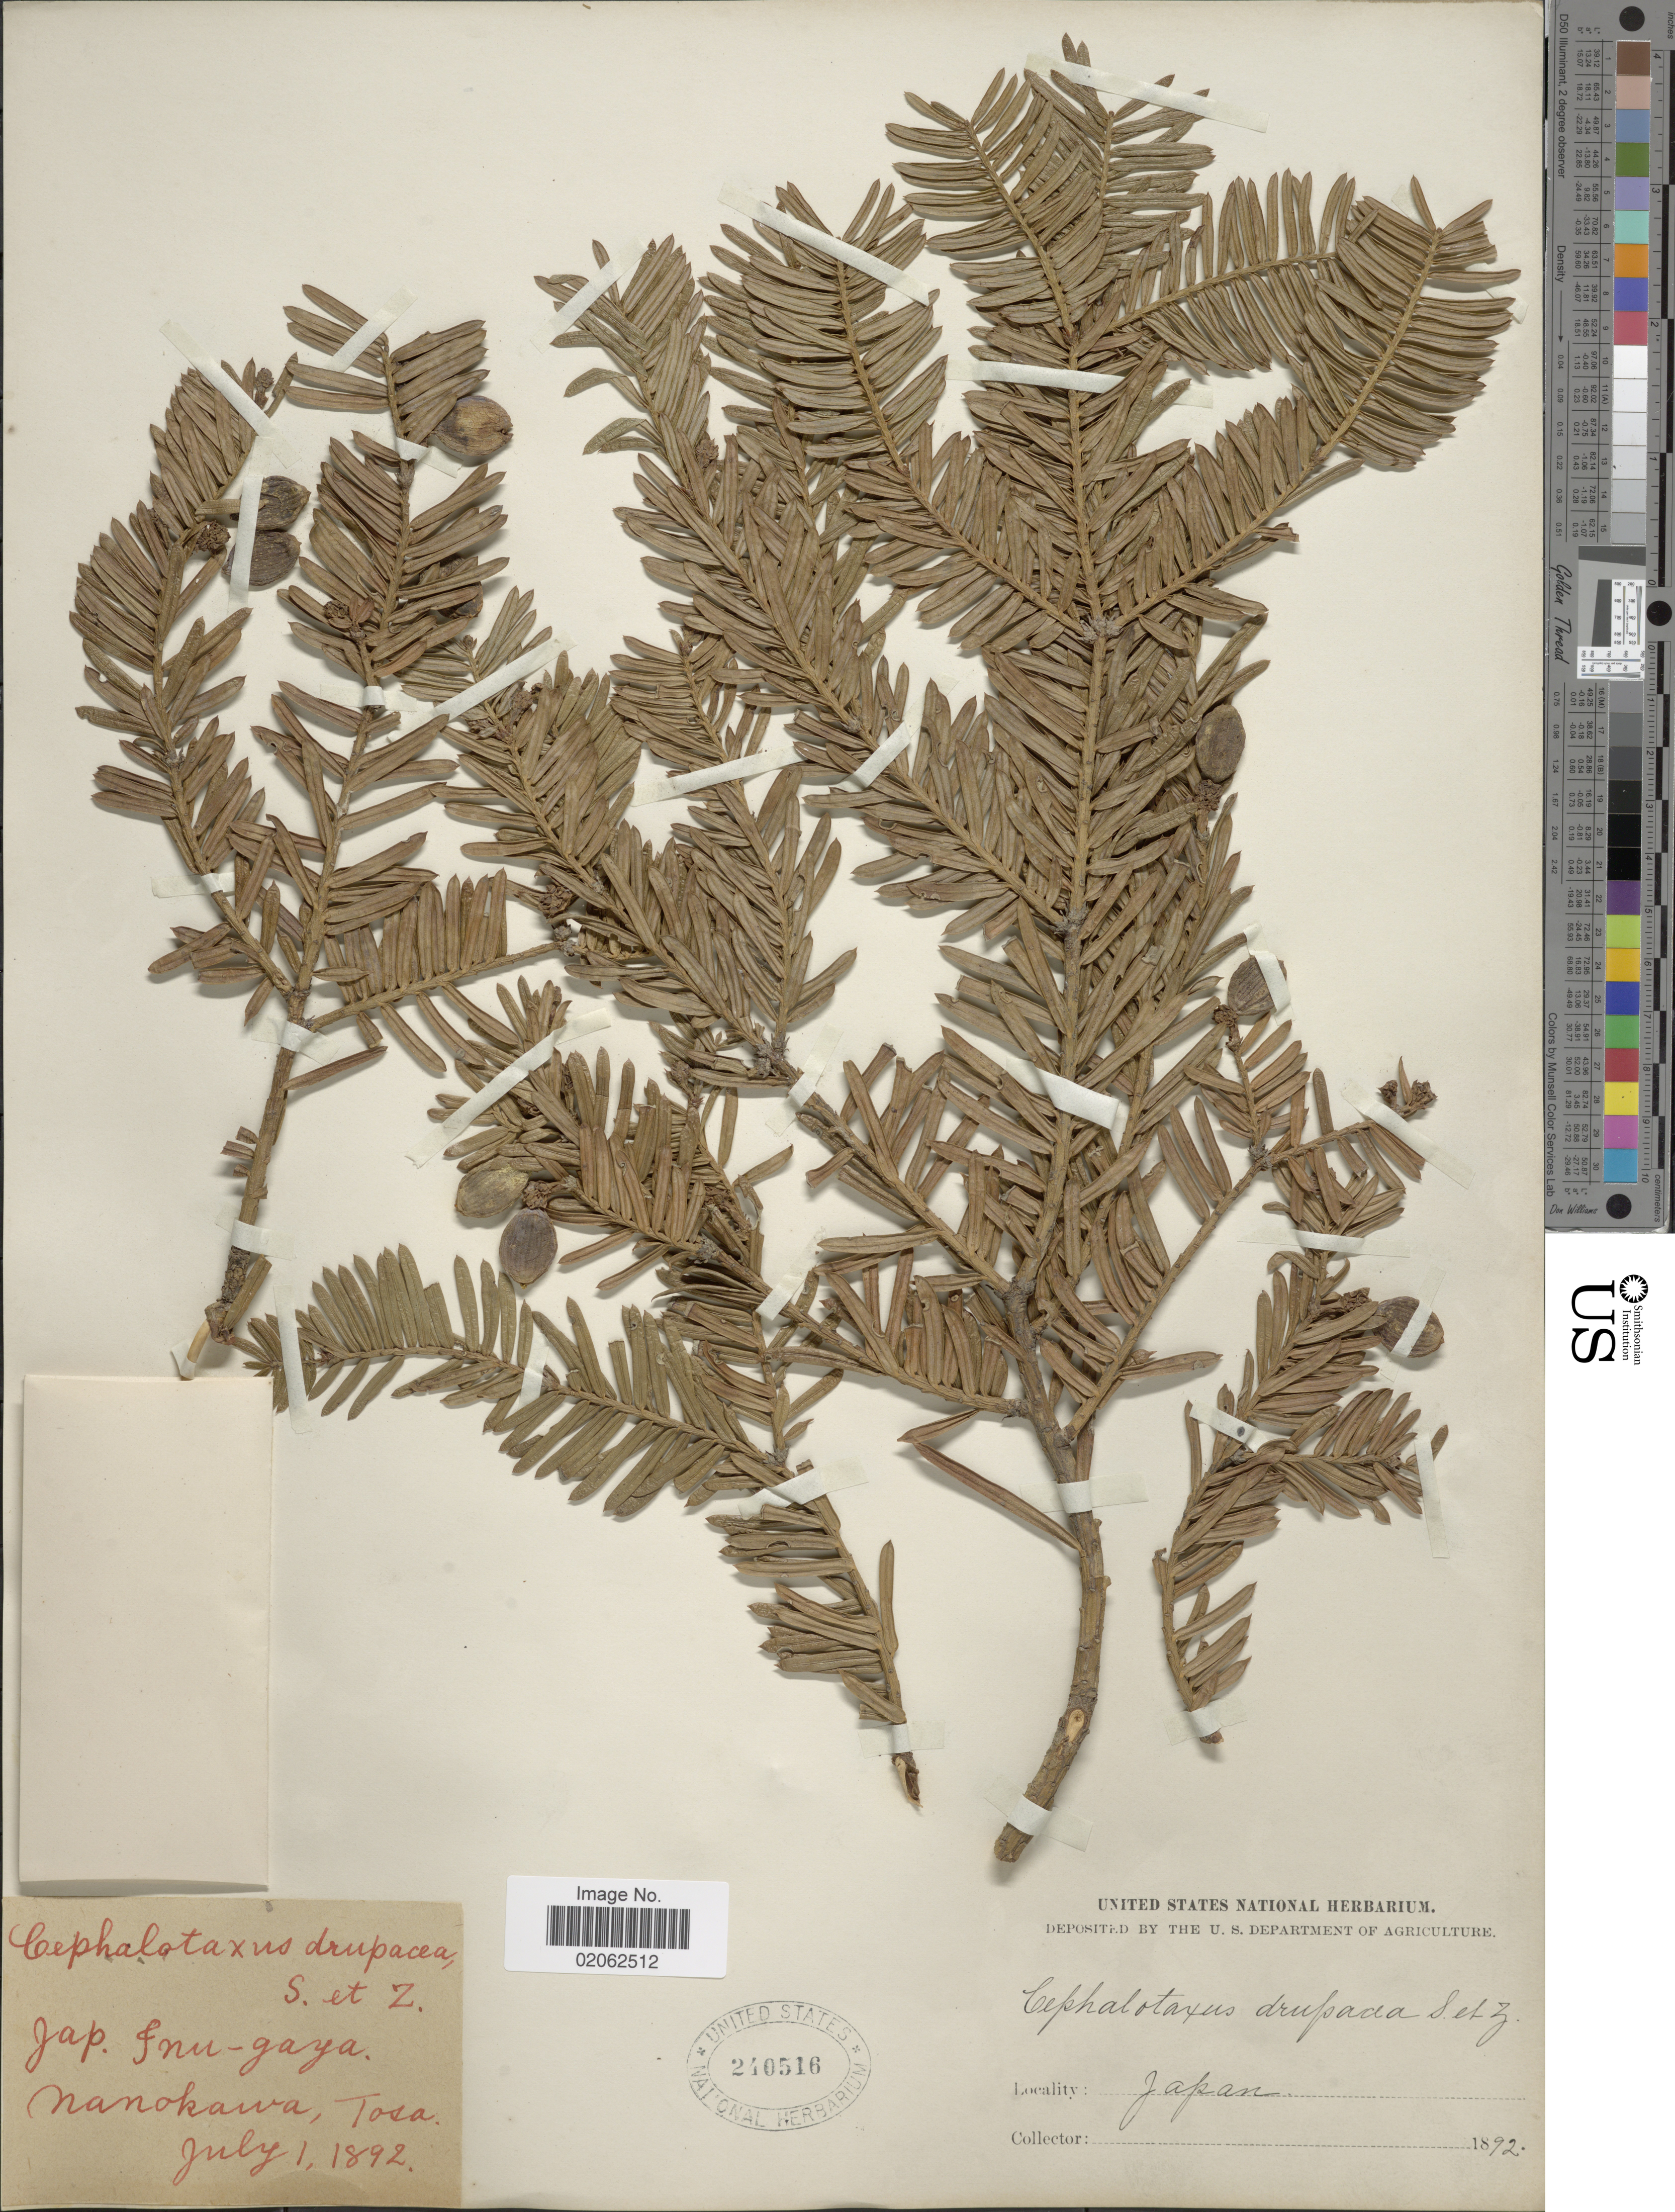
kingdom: Plantae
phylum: Tracheophyta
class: Pinopsida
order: Pinales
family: Cephalotaxaceae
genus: Cephalotaxus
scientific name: Cephalotaxus harringtonia var. drupacea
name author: (Siebold & Zucc.) Koidz.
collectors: U.S. National Herbarium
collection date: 1892-07-01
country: Japan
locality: Nanokawa, Tosa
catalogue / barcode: US 240516